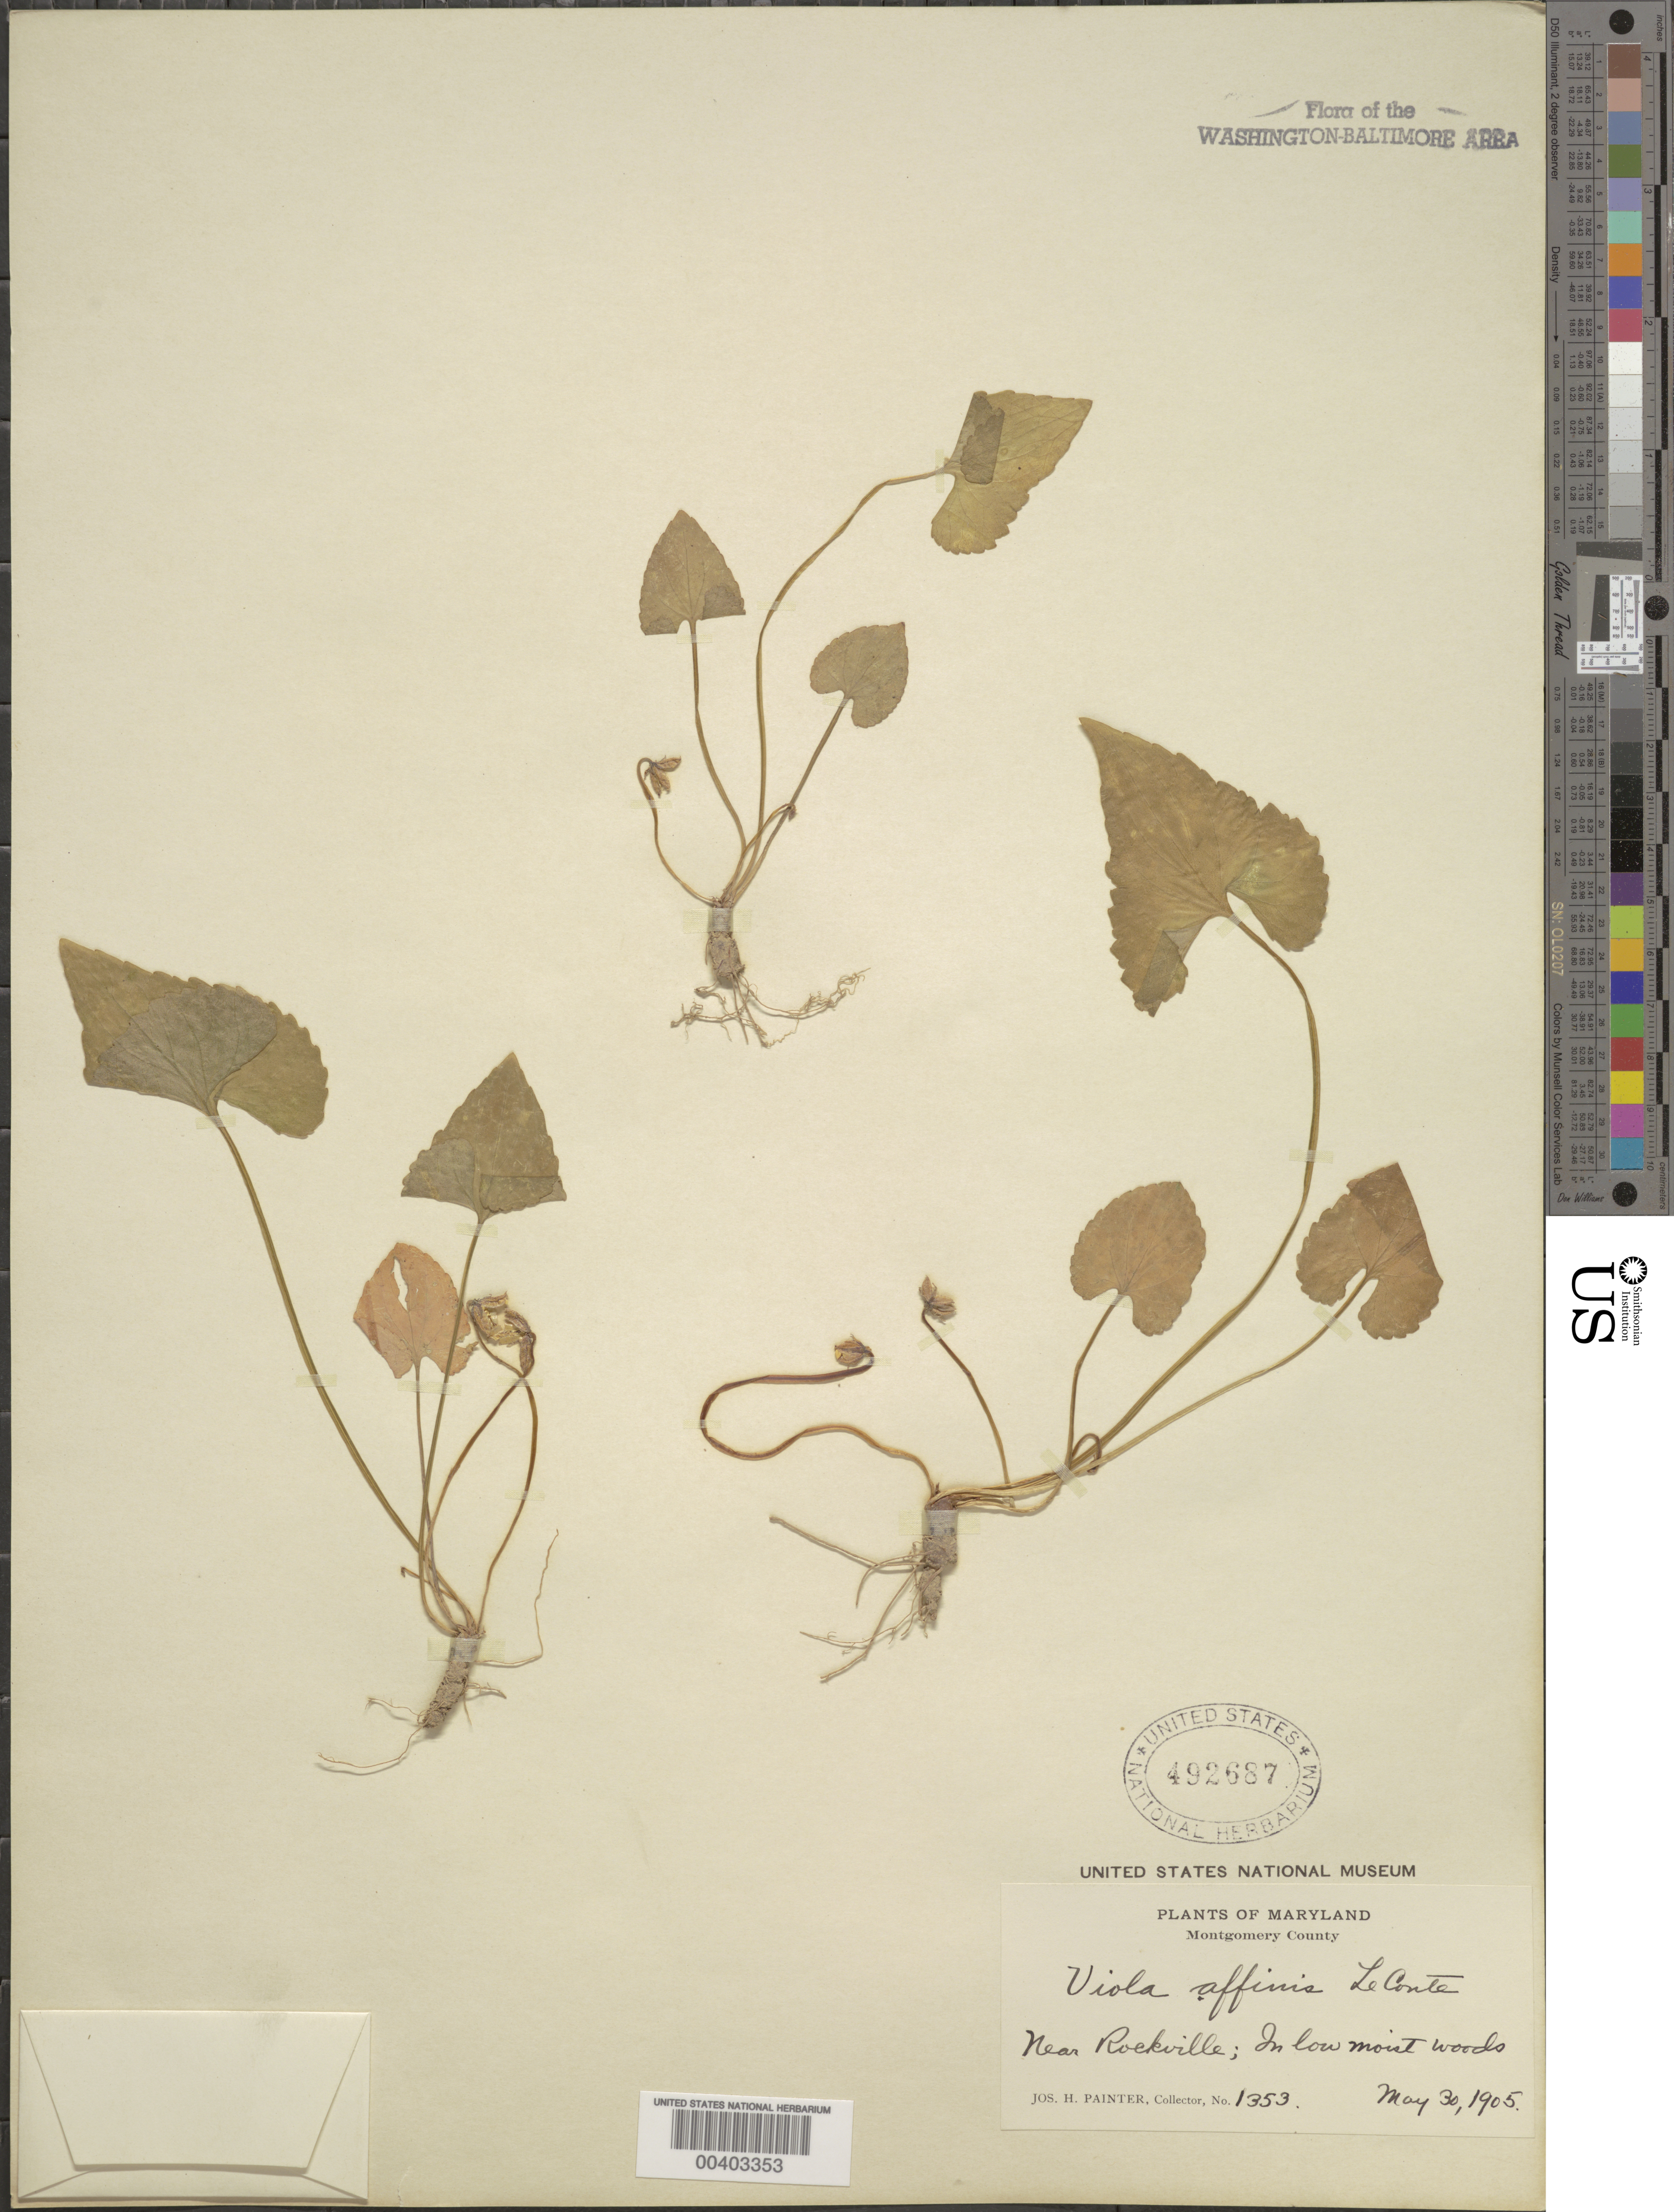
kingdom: Plantae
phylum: Tracheophyta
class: Magnoliopsida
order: Malpighiales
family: Violaceae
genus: Viola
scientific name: Viola sororia var. affinis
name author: (LeConte) McKinney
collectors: J. H. Painter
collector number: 1353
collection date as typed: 30 May 1905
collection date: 1905-05-30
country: United States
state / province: Maryland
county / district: Montgomery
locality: Near Rockville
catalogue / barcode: US 492687